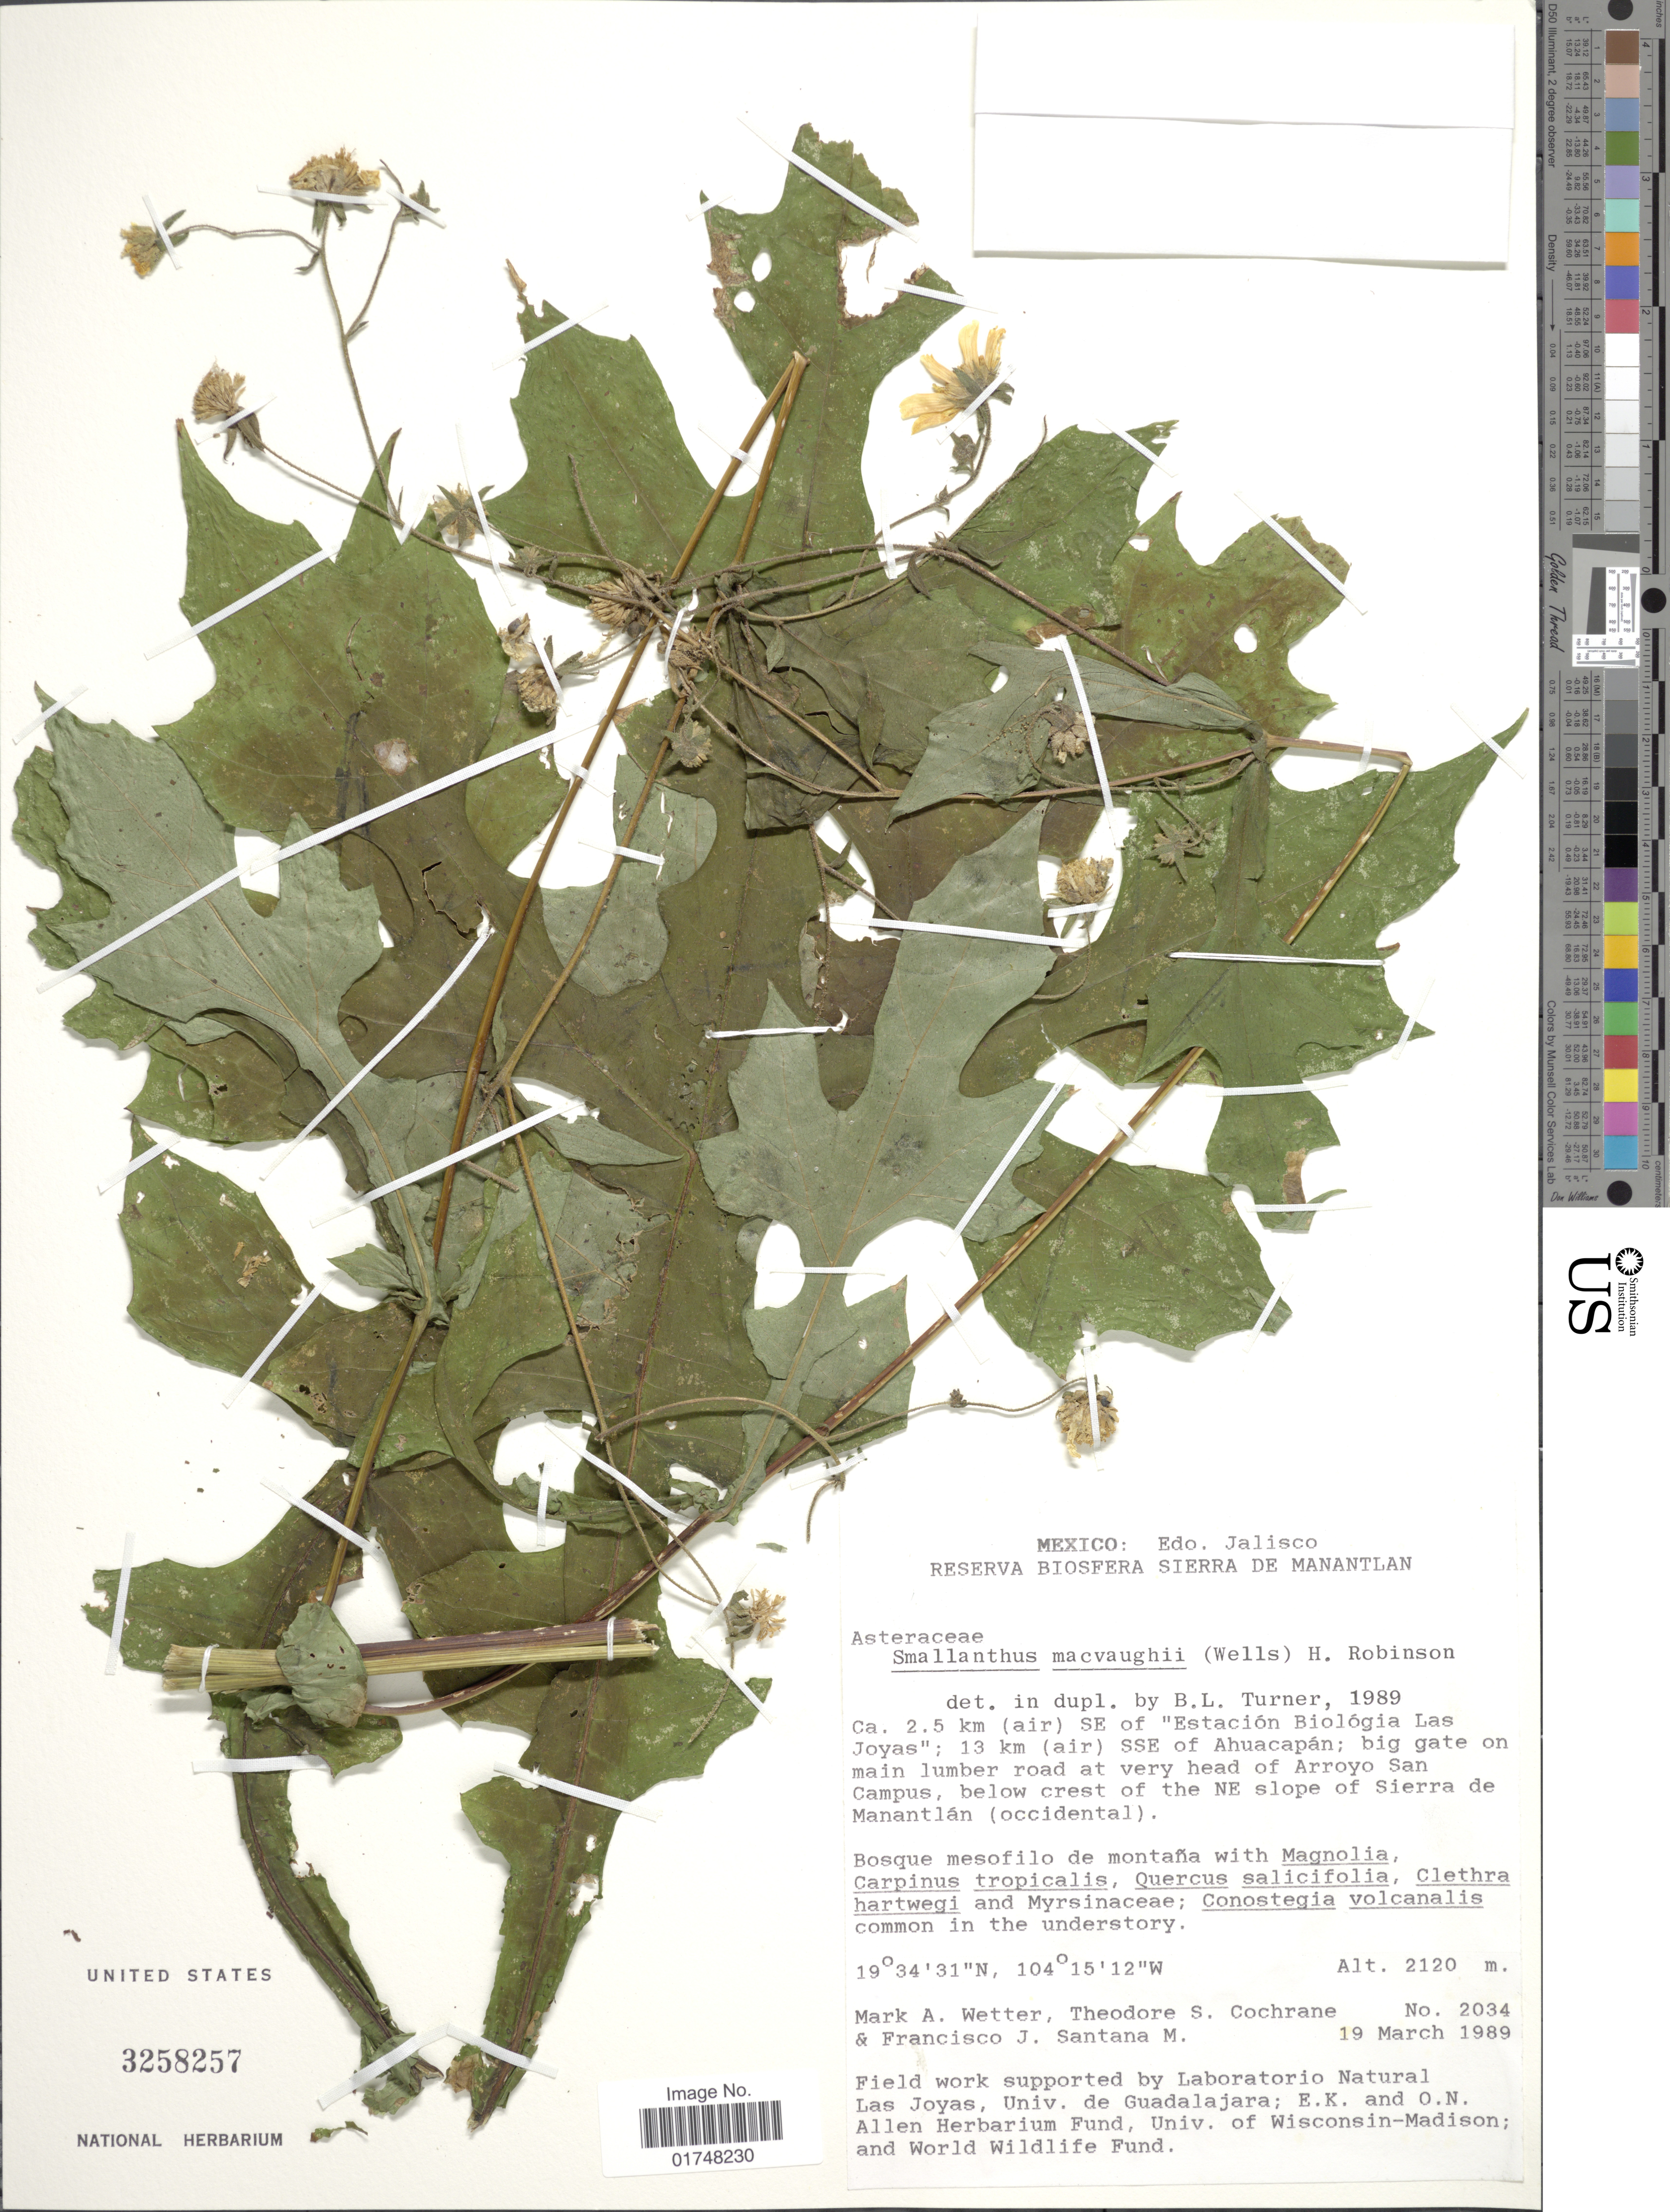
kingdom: Plantae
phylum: Tracheophyta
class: Magnoliopsida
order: Asterales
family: Asteraceae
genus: Smallanthus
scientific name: Smallanthus macvaughii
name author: (Wells) H. Rob.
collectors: M. Wetter, T. S. Cochrane & F. J. Santana M.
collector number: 2034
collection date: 1989-03-19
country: Mexico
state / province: Jalisco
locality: Ca. 2.5 km (air) Se of "Estacion Biologia Las Joyas"13 km (air) SSE of Ahuacapan; big gate on main lumber road at very head of Arroyo San Campus, below crest of the NE slope of Sierra de Manantlan (occidental)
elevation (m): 2120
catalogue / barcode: US 3258257